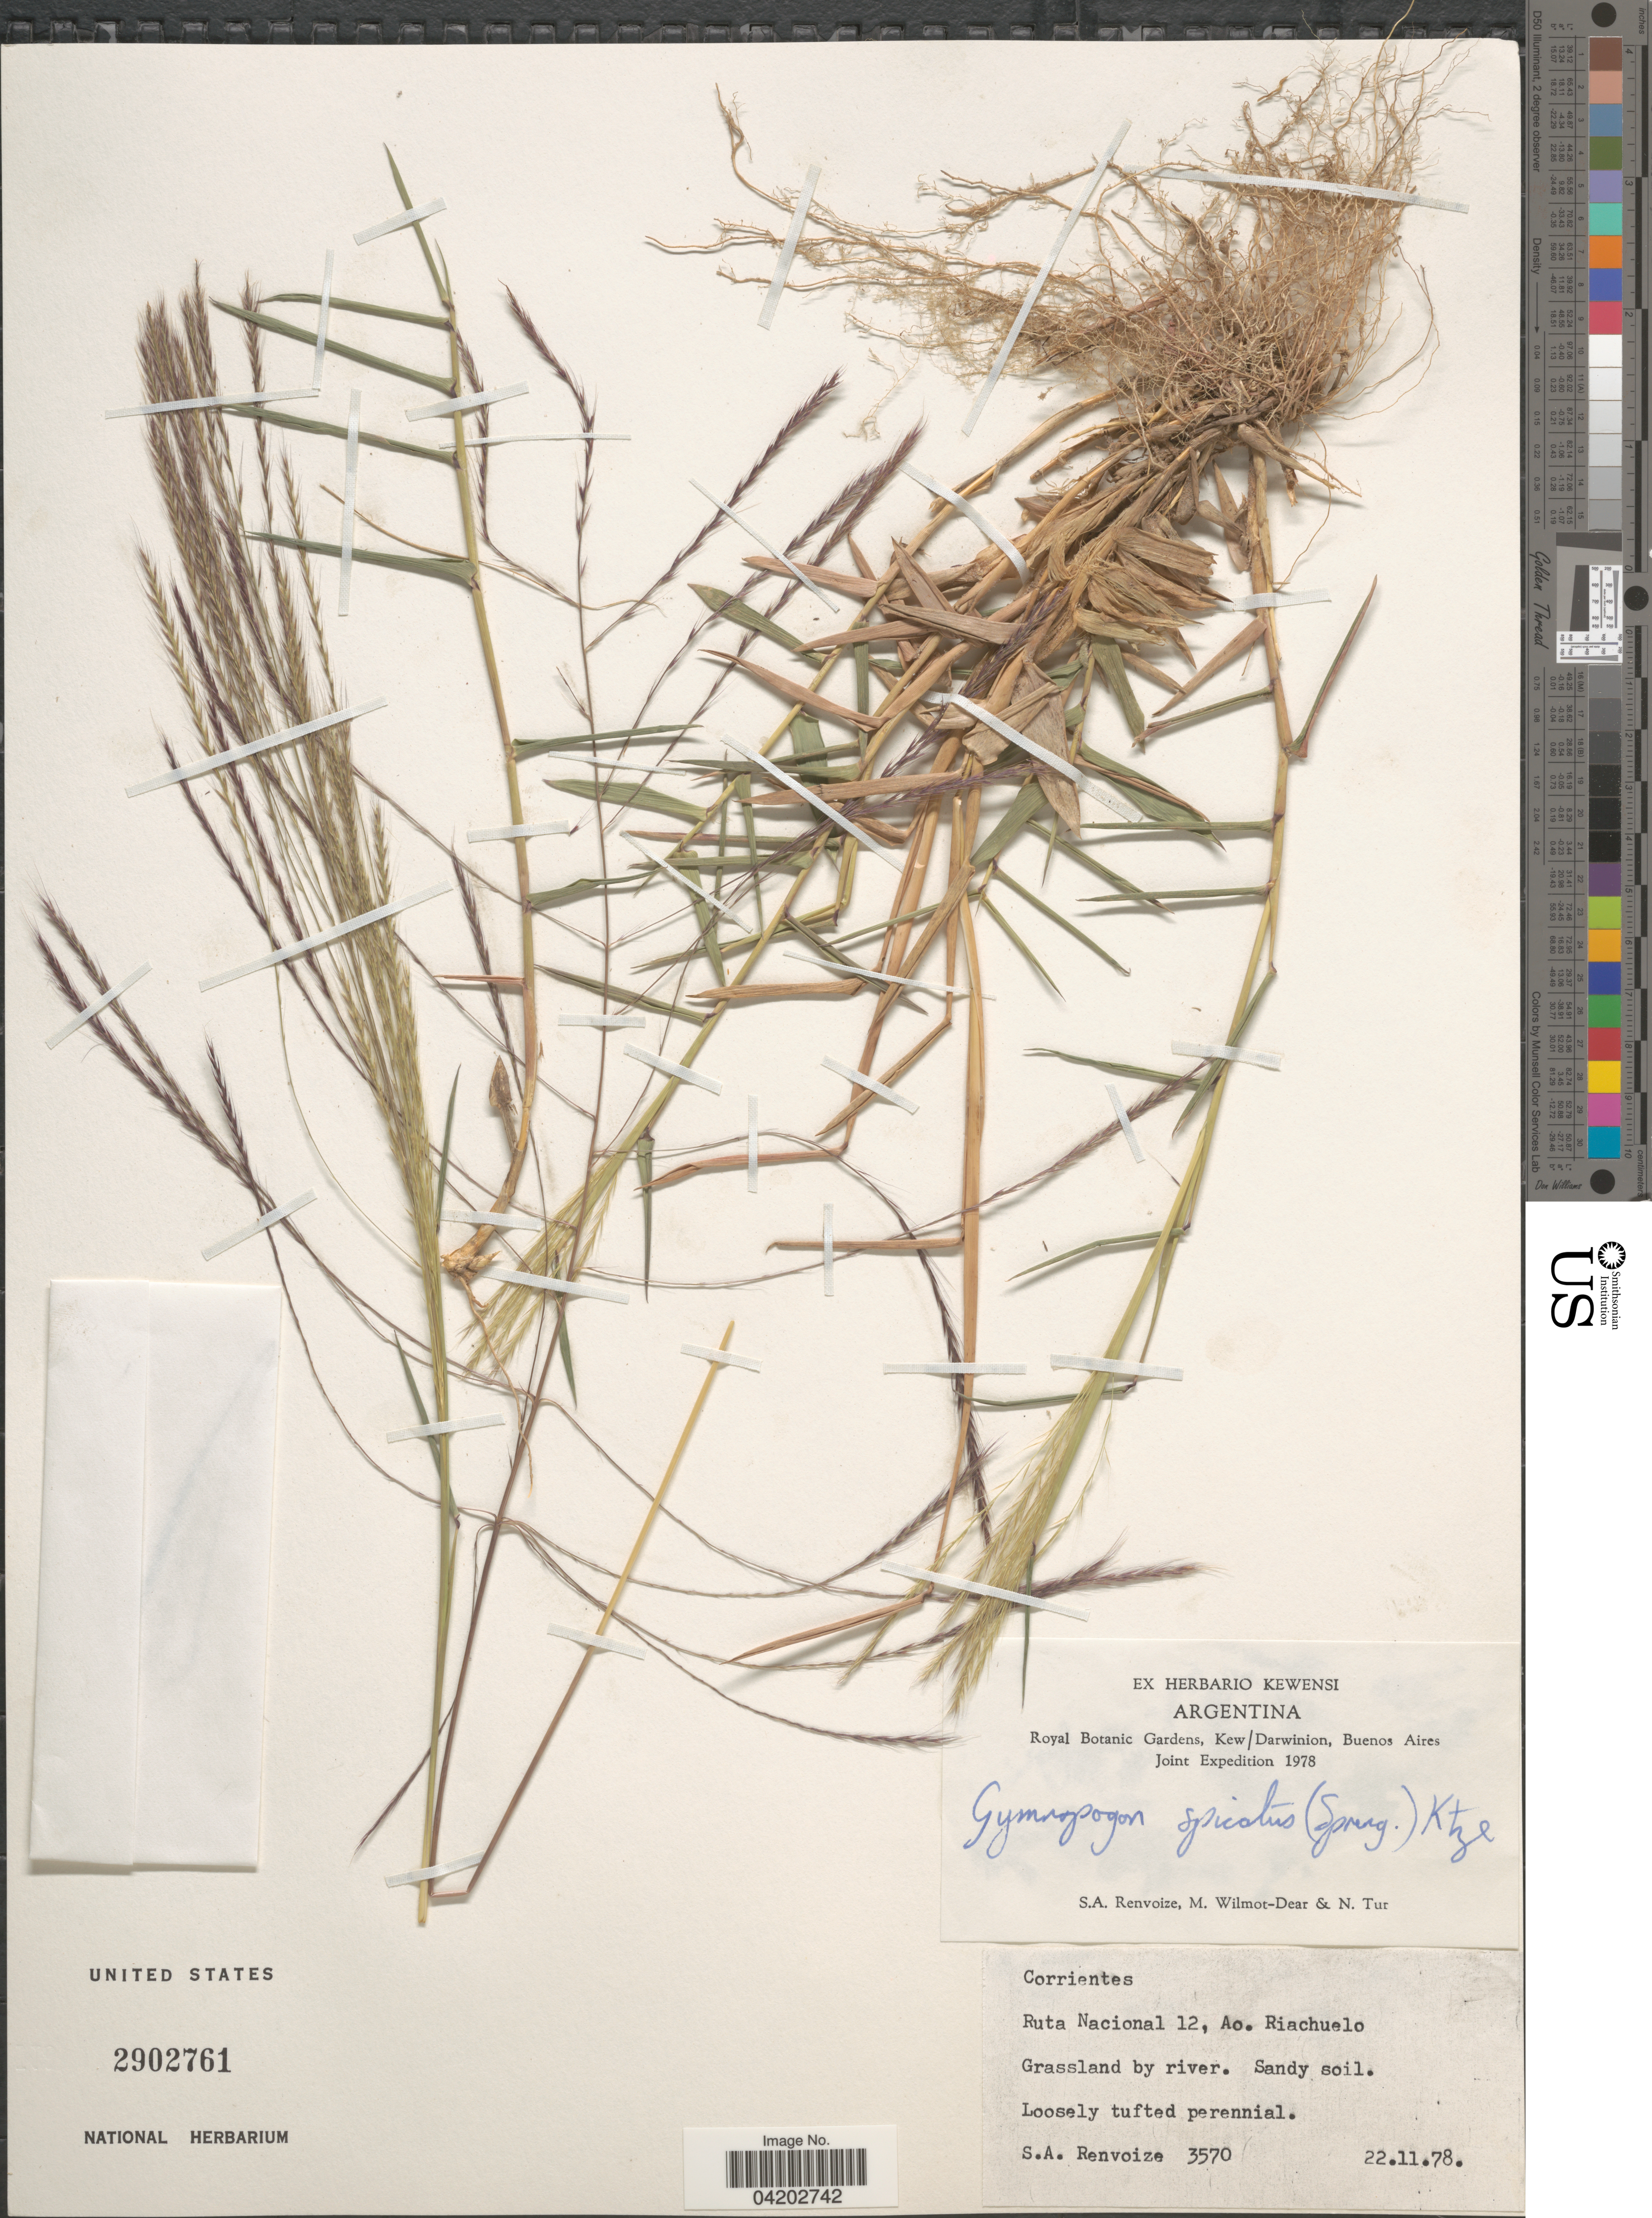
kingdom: Plantae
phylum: Tracheophyta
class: Liliopsida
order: Poales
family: Poaceae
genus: Gymnopogon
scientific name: Gymnopogon spicatus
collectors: S. A. Renvoize, M. Wilmot-Dear & N. Tur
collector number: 3570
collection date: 1978-11-22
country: Argentina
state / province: Corrientes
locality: Royal Botanic Gardens, Kew/Darwinion, Buenos Aires Joint Expedition 1978. Ruta Nacional 12, Ao. Riachuelo.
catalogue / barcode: US 2902761